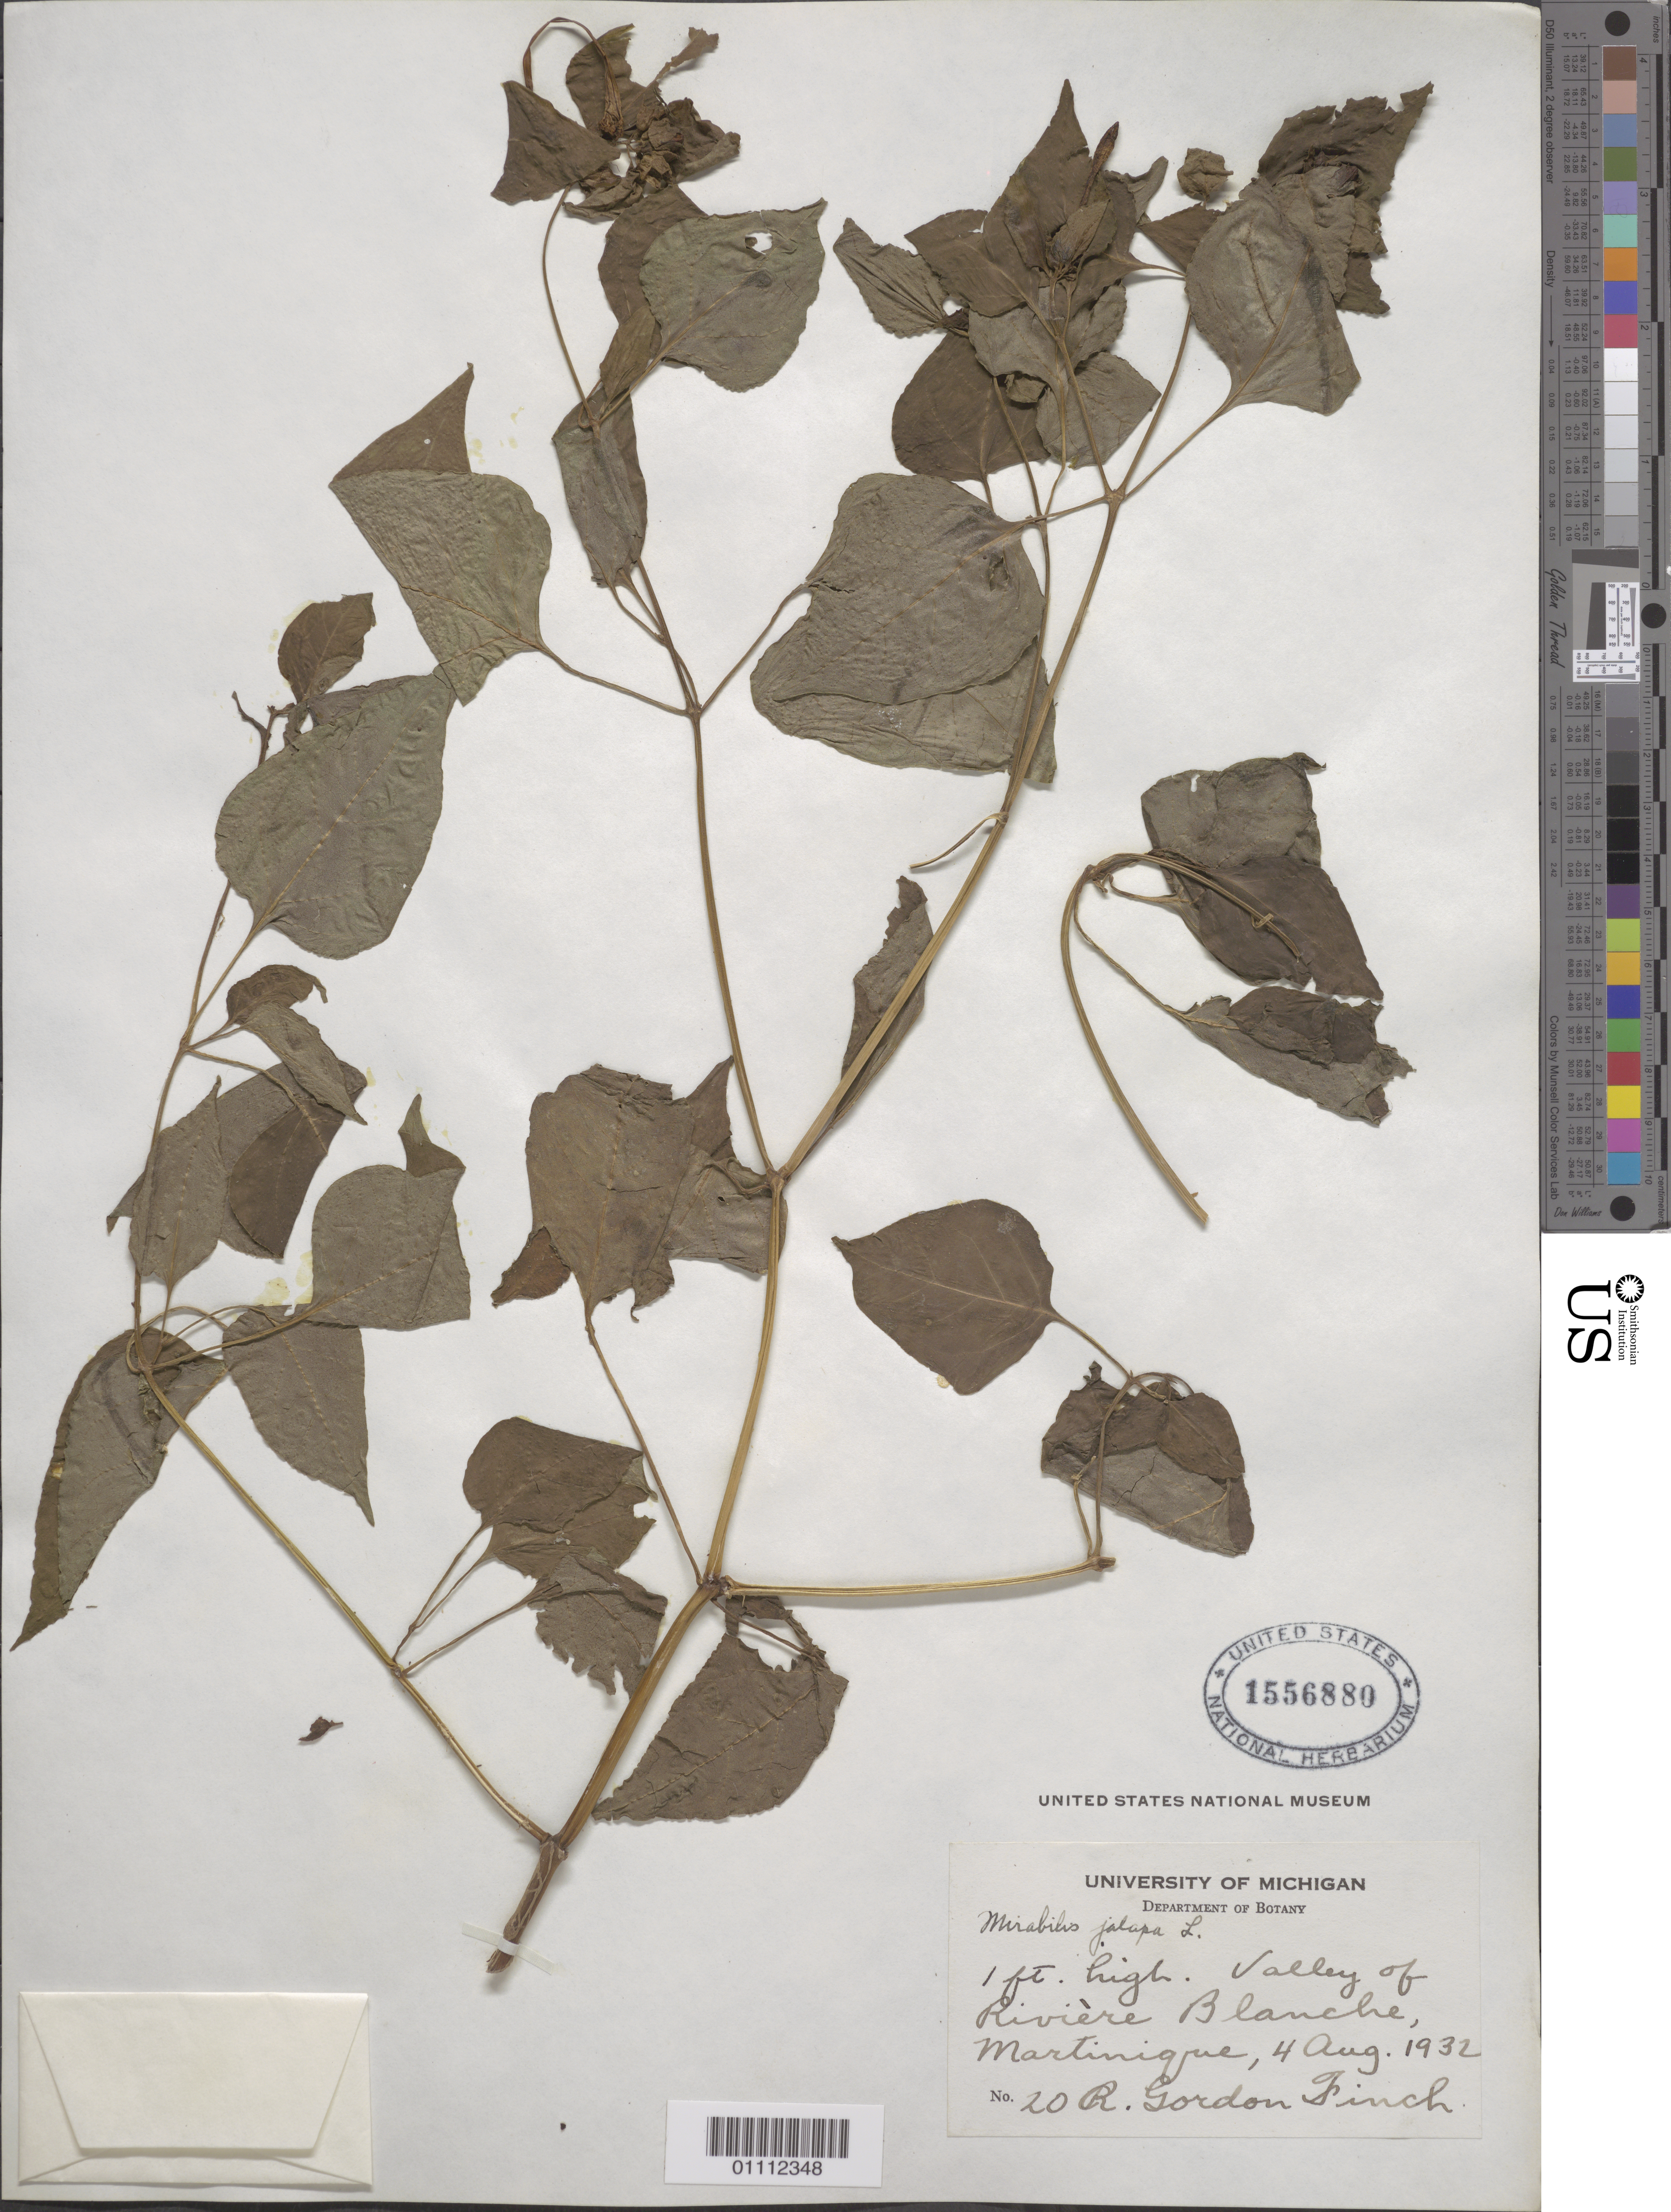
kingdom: Plantae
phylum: Tracheophyta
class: Magnoliopsida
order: Caryophyllales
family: Nyctaginaceae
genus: Mirabilis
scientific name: Mirabilis jalapa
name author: L.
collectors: R. Finch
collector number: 20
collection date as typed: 04 Aug 1932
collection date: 1932-08-04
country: Martinique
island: Martinique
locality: Rivière Blanche valley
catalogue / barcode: US 1556880